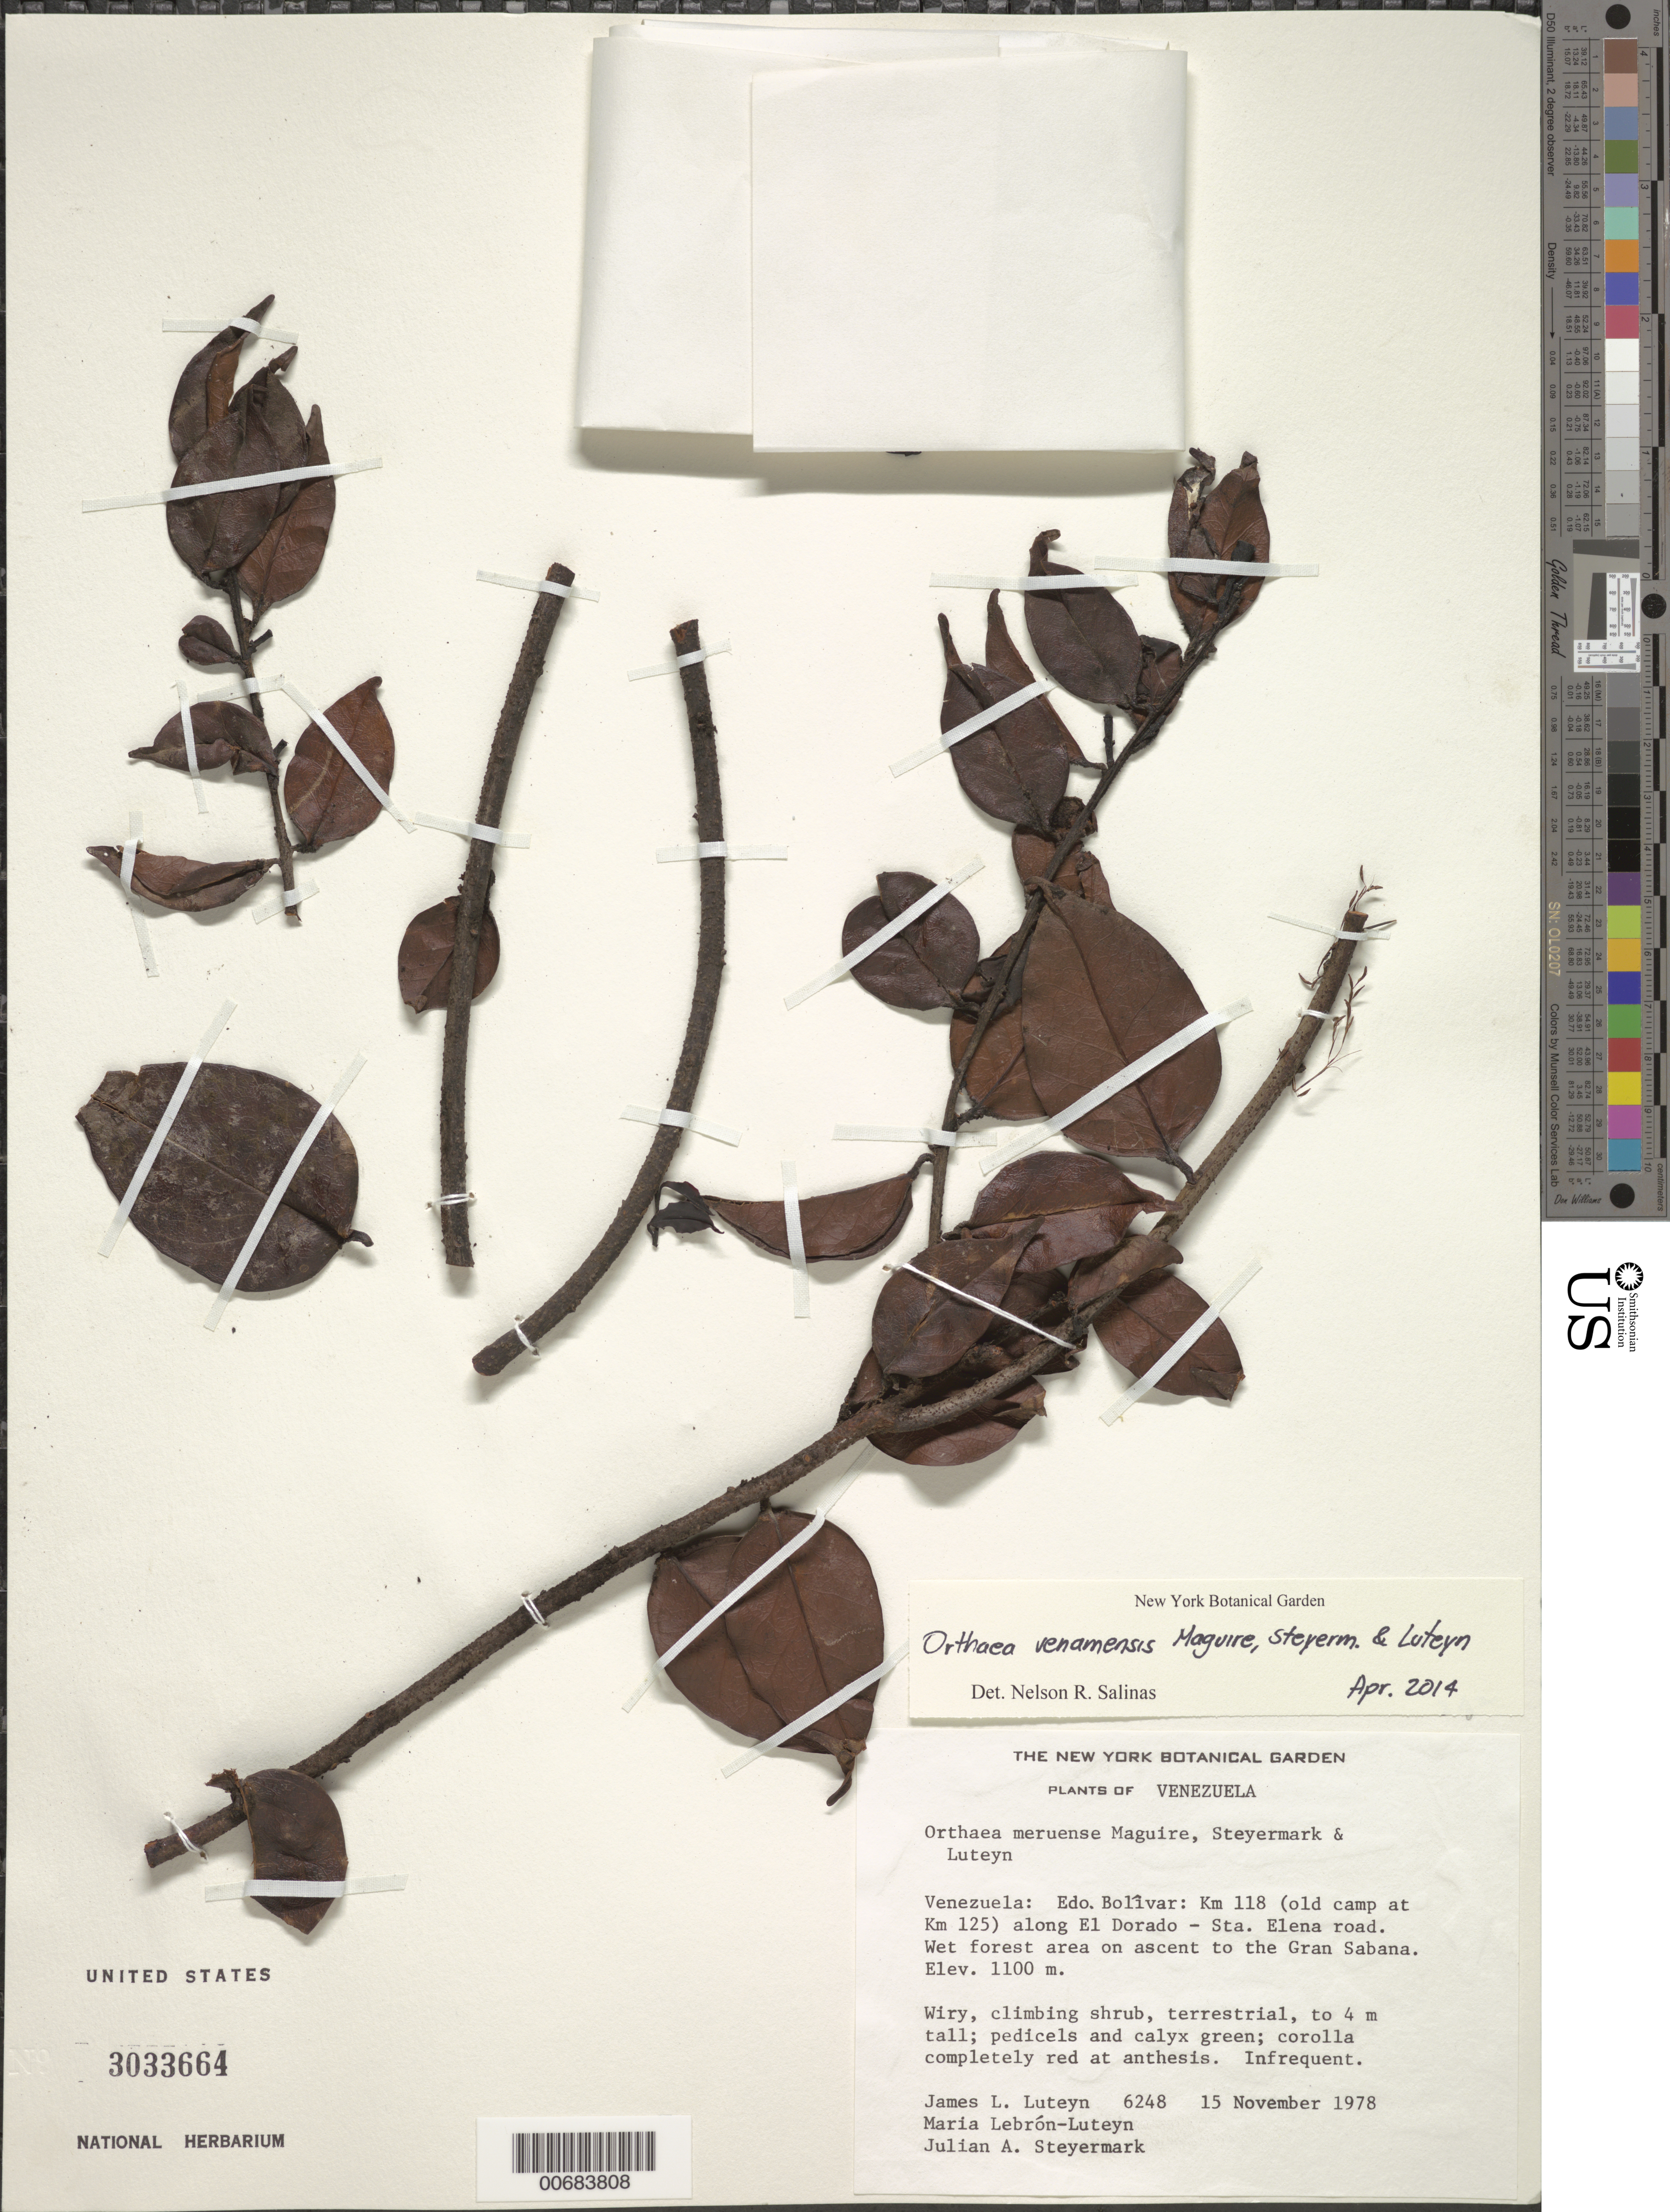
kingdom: Plantae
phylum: Tracheophyta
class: Magnoliopsida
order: Ericales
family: Ericaceae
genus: Orthaea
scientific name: Orthaea venamensis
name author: Maguire et al.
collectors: J. L. Luteyn, M. L. Lebrón-Luteyn & J. Steyermark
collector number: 6248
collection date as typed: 15-Nov-78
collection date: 1978-11-15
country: Venezuela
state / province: Bolívar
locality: El Dorado to Sta. Elena road, km 118, (old camp at km 125)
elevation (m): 1100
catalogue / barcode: US 3033664